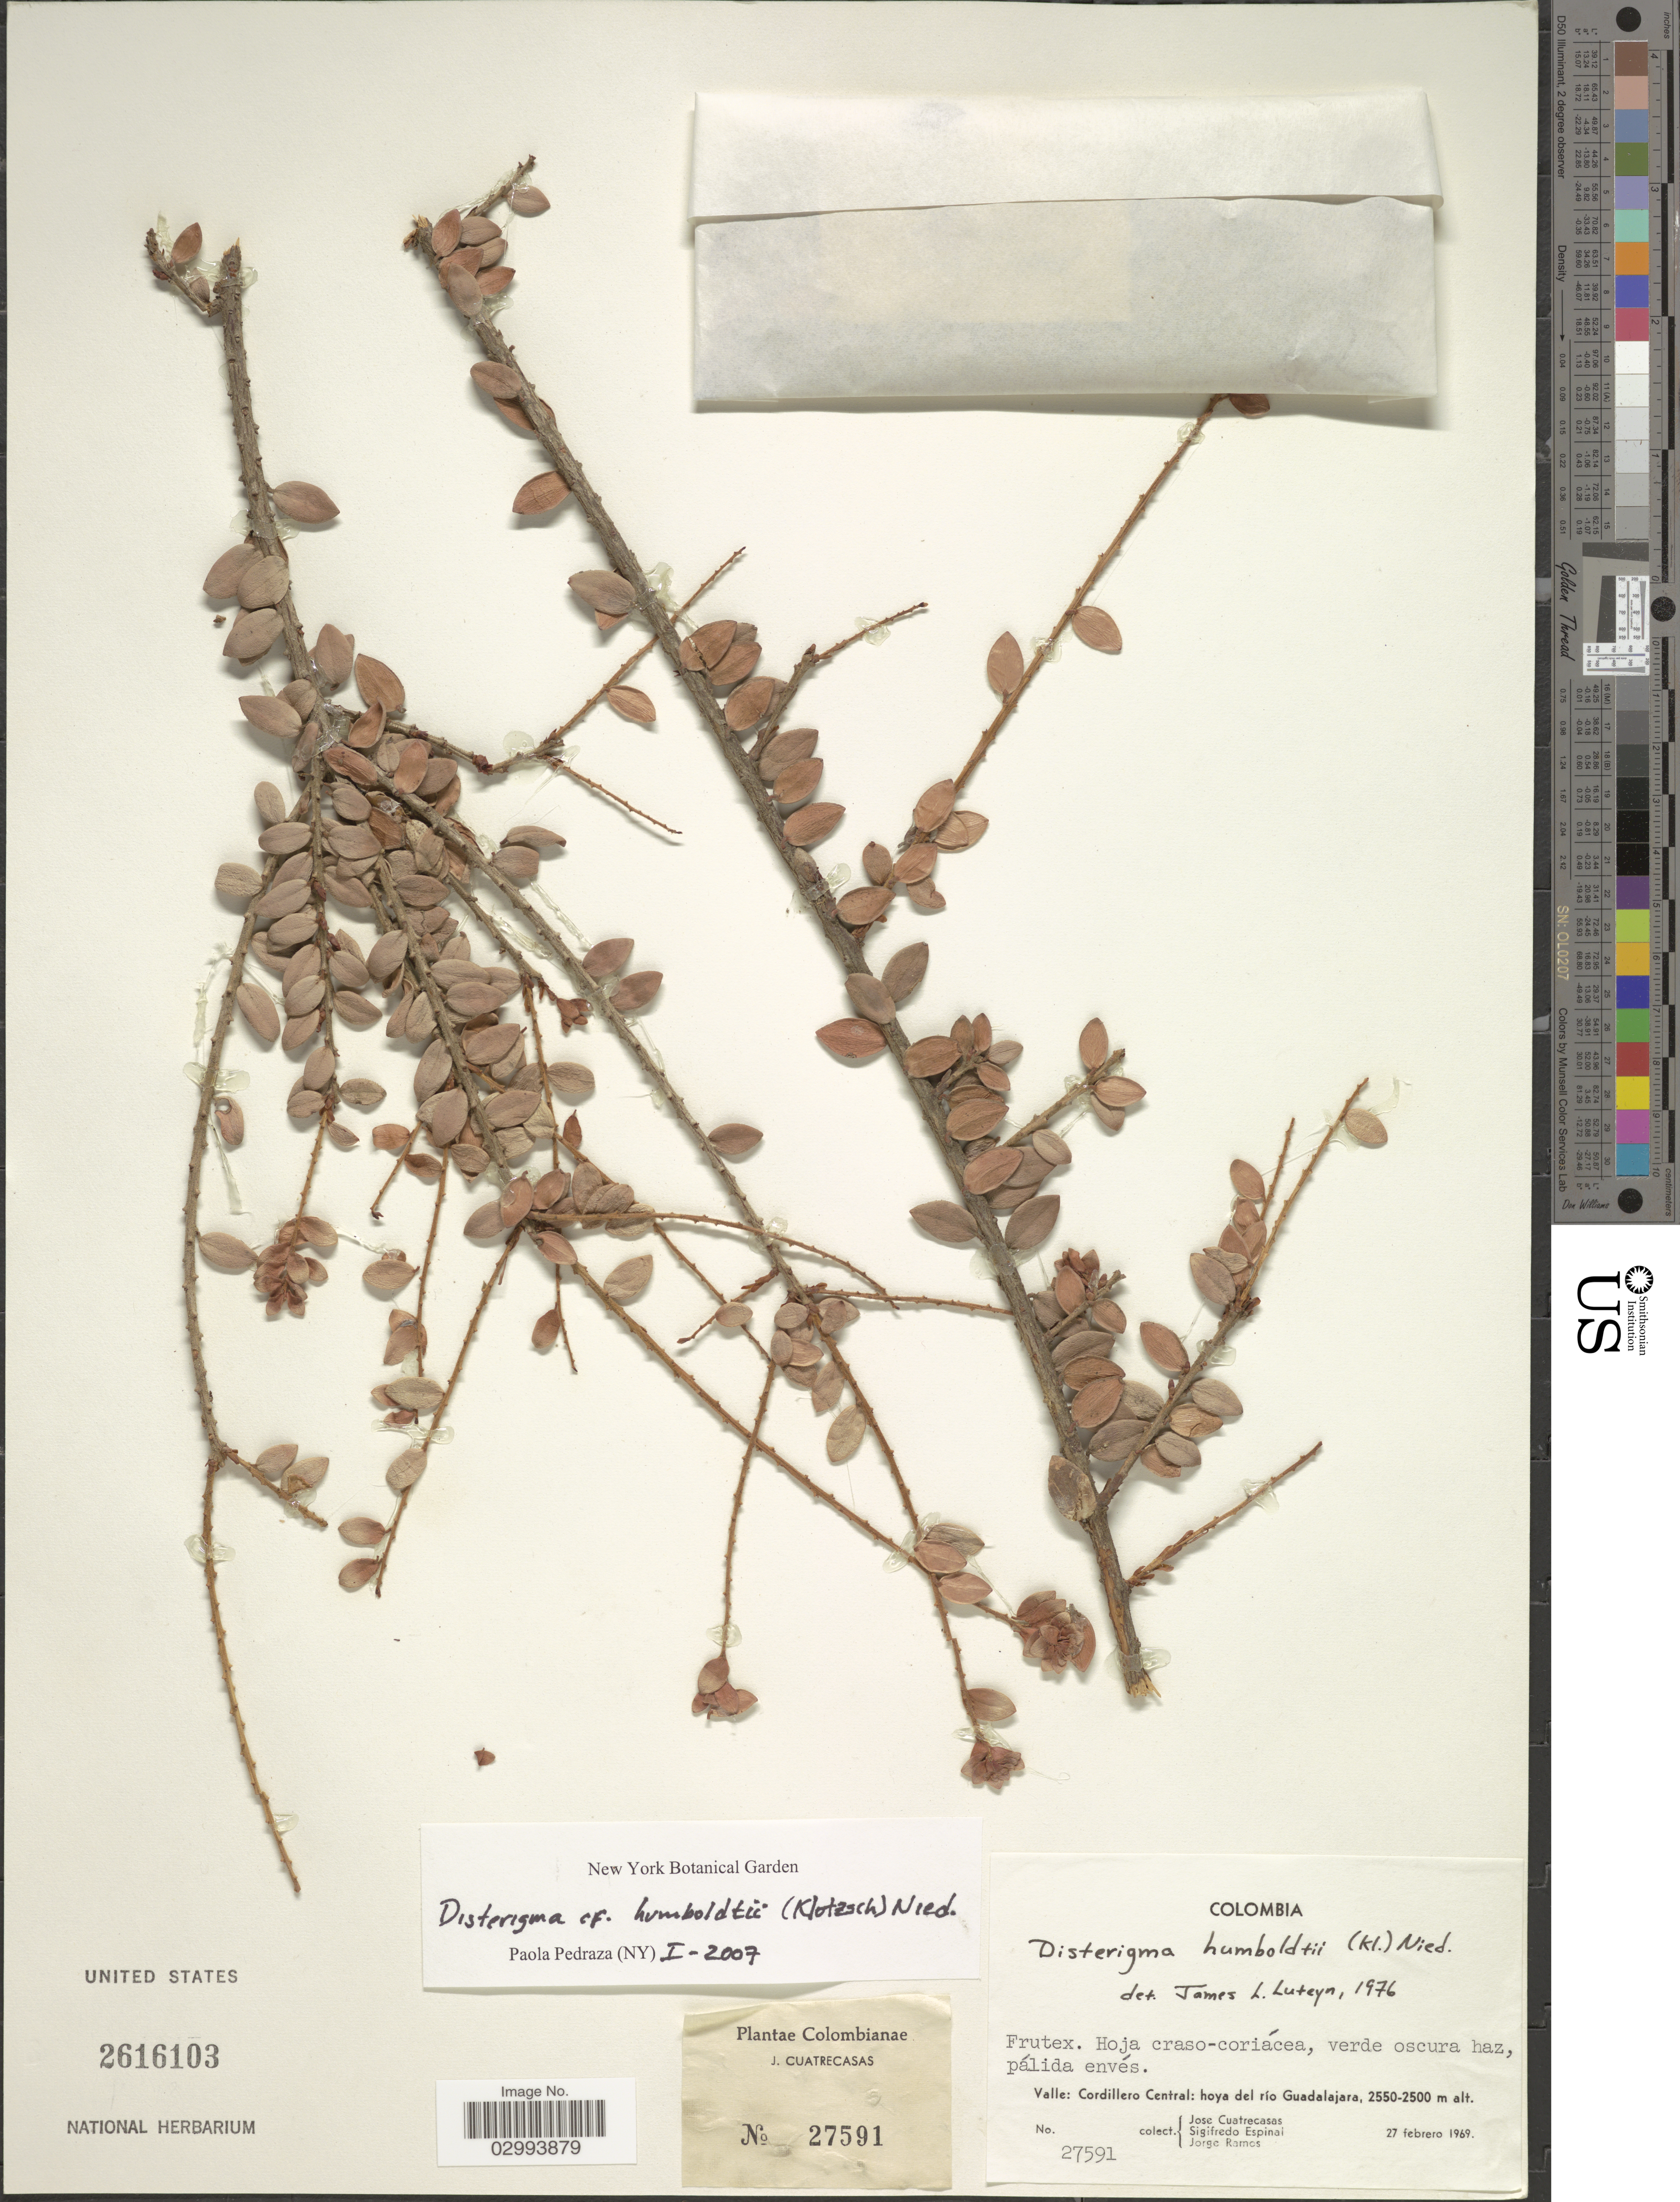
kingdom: Plantae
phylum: Tracheophyta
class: Magnoliopsida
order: Ericales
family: Ericaceae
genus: Disterigma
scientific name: Disterigma humboldtii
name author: (Klotzsch) Nied.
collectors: J. Cuatrecasas, S. Espinal & J. Ramos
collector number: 27591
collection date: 1969-02-27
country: Colombia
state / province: Valle del Cauca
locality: Valle: Cordillero Central: hoya del río Guadalajara.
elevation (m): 2500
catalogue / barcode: US 2616103